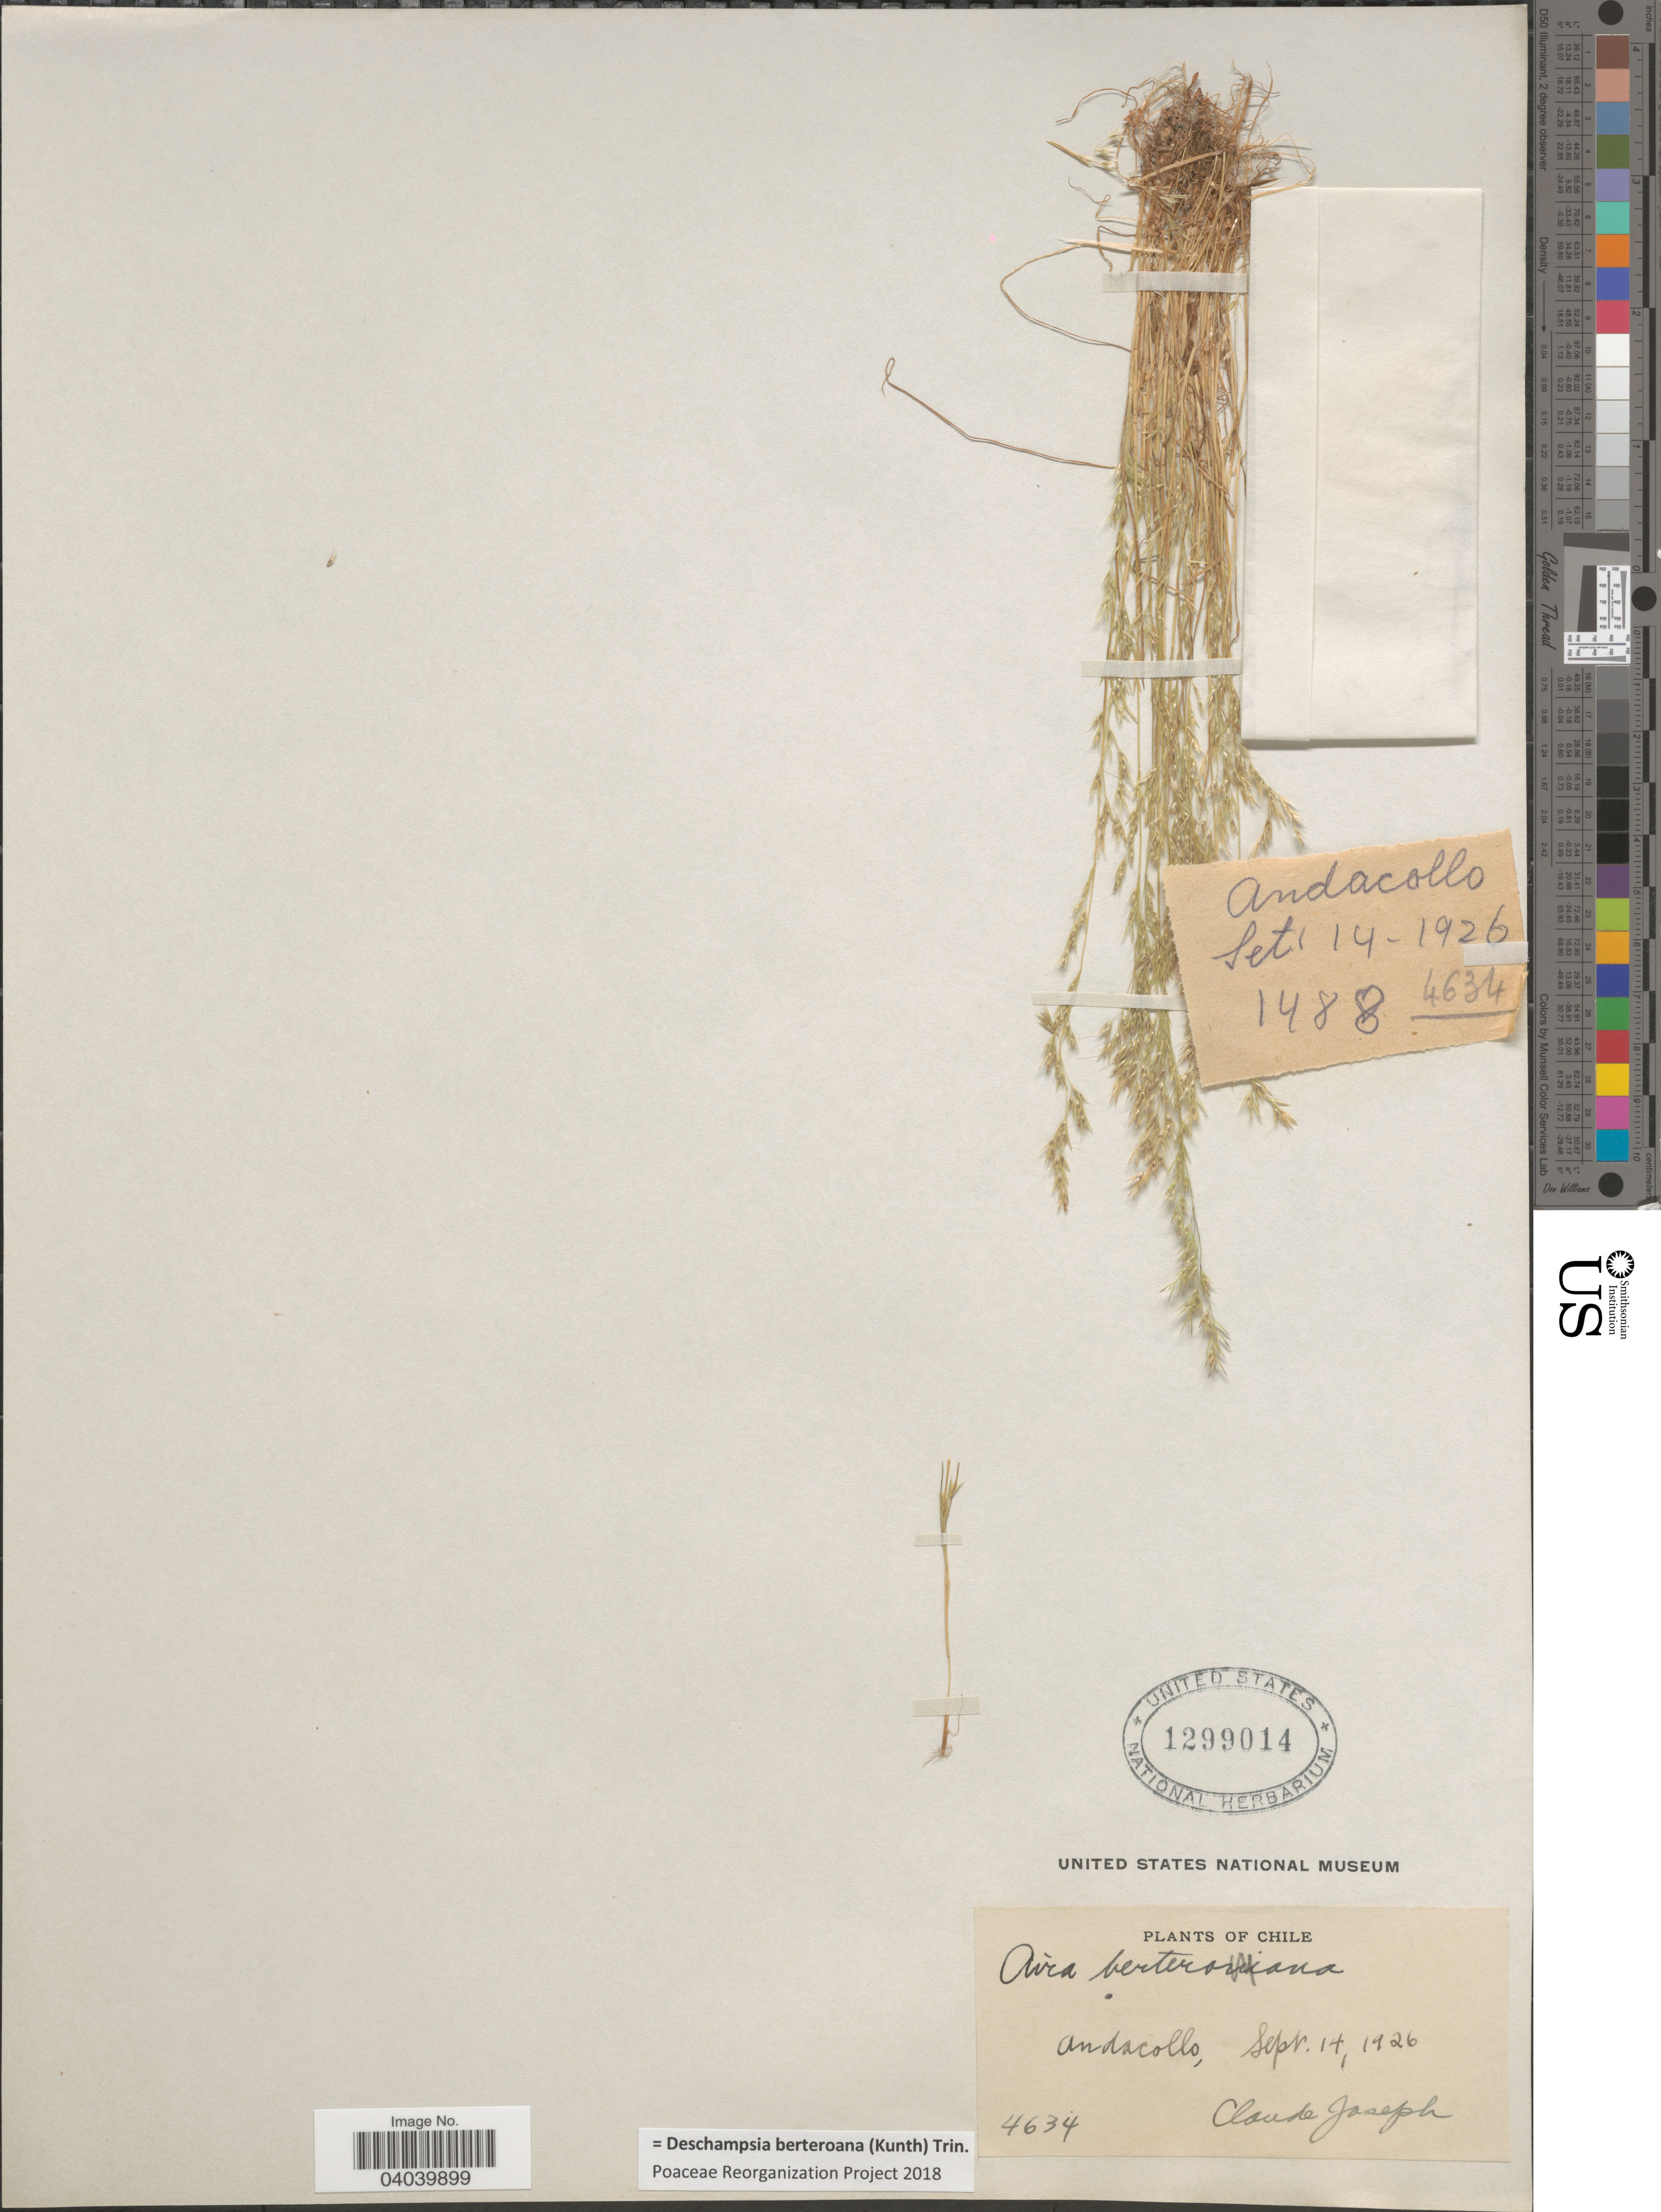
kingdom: Plantae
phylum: Tracheophyta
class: Liliopsida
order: Poales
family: Poaceae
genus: Deschampsia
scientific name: Deschampsia berteroana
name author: (Kunth) Trin.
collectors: C. Joseph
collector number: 4634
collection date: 1926-09-14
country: Chile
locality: Andacollo.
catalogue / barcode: US 1299014